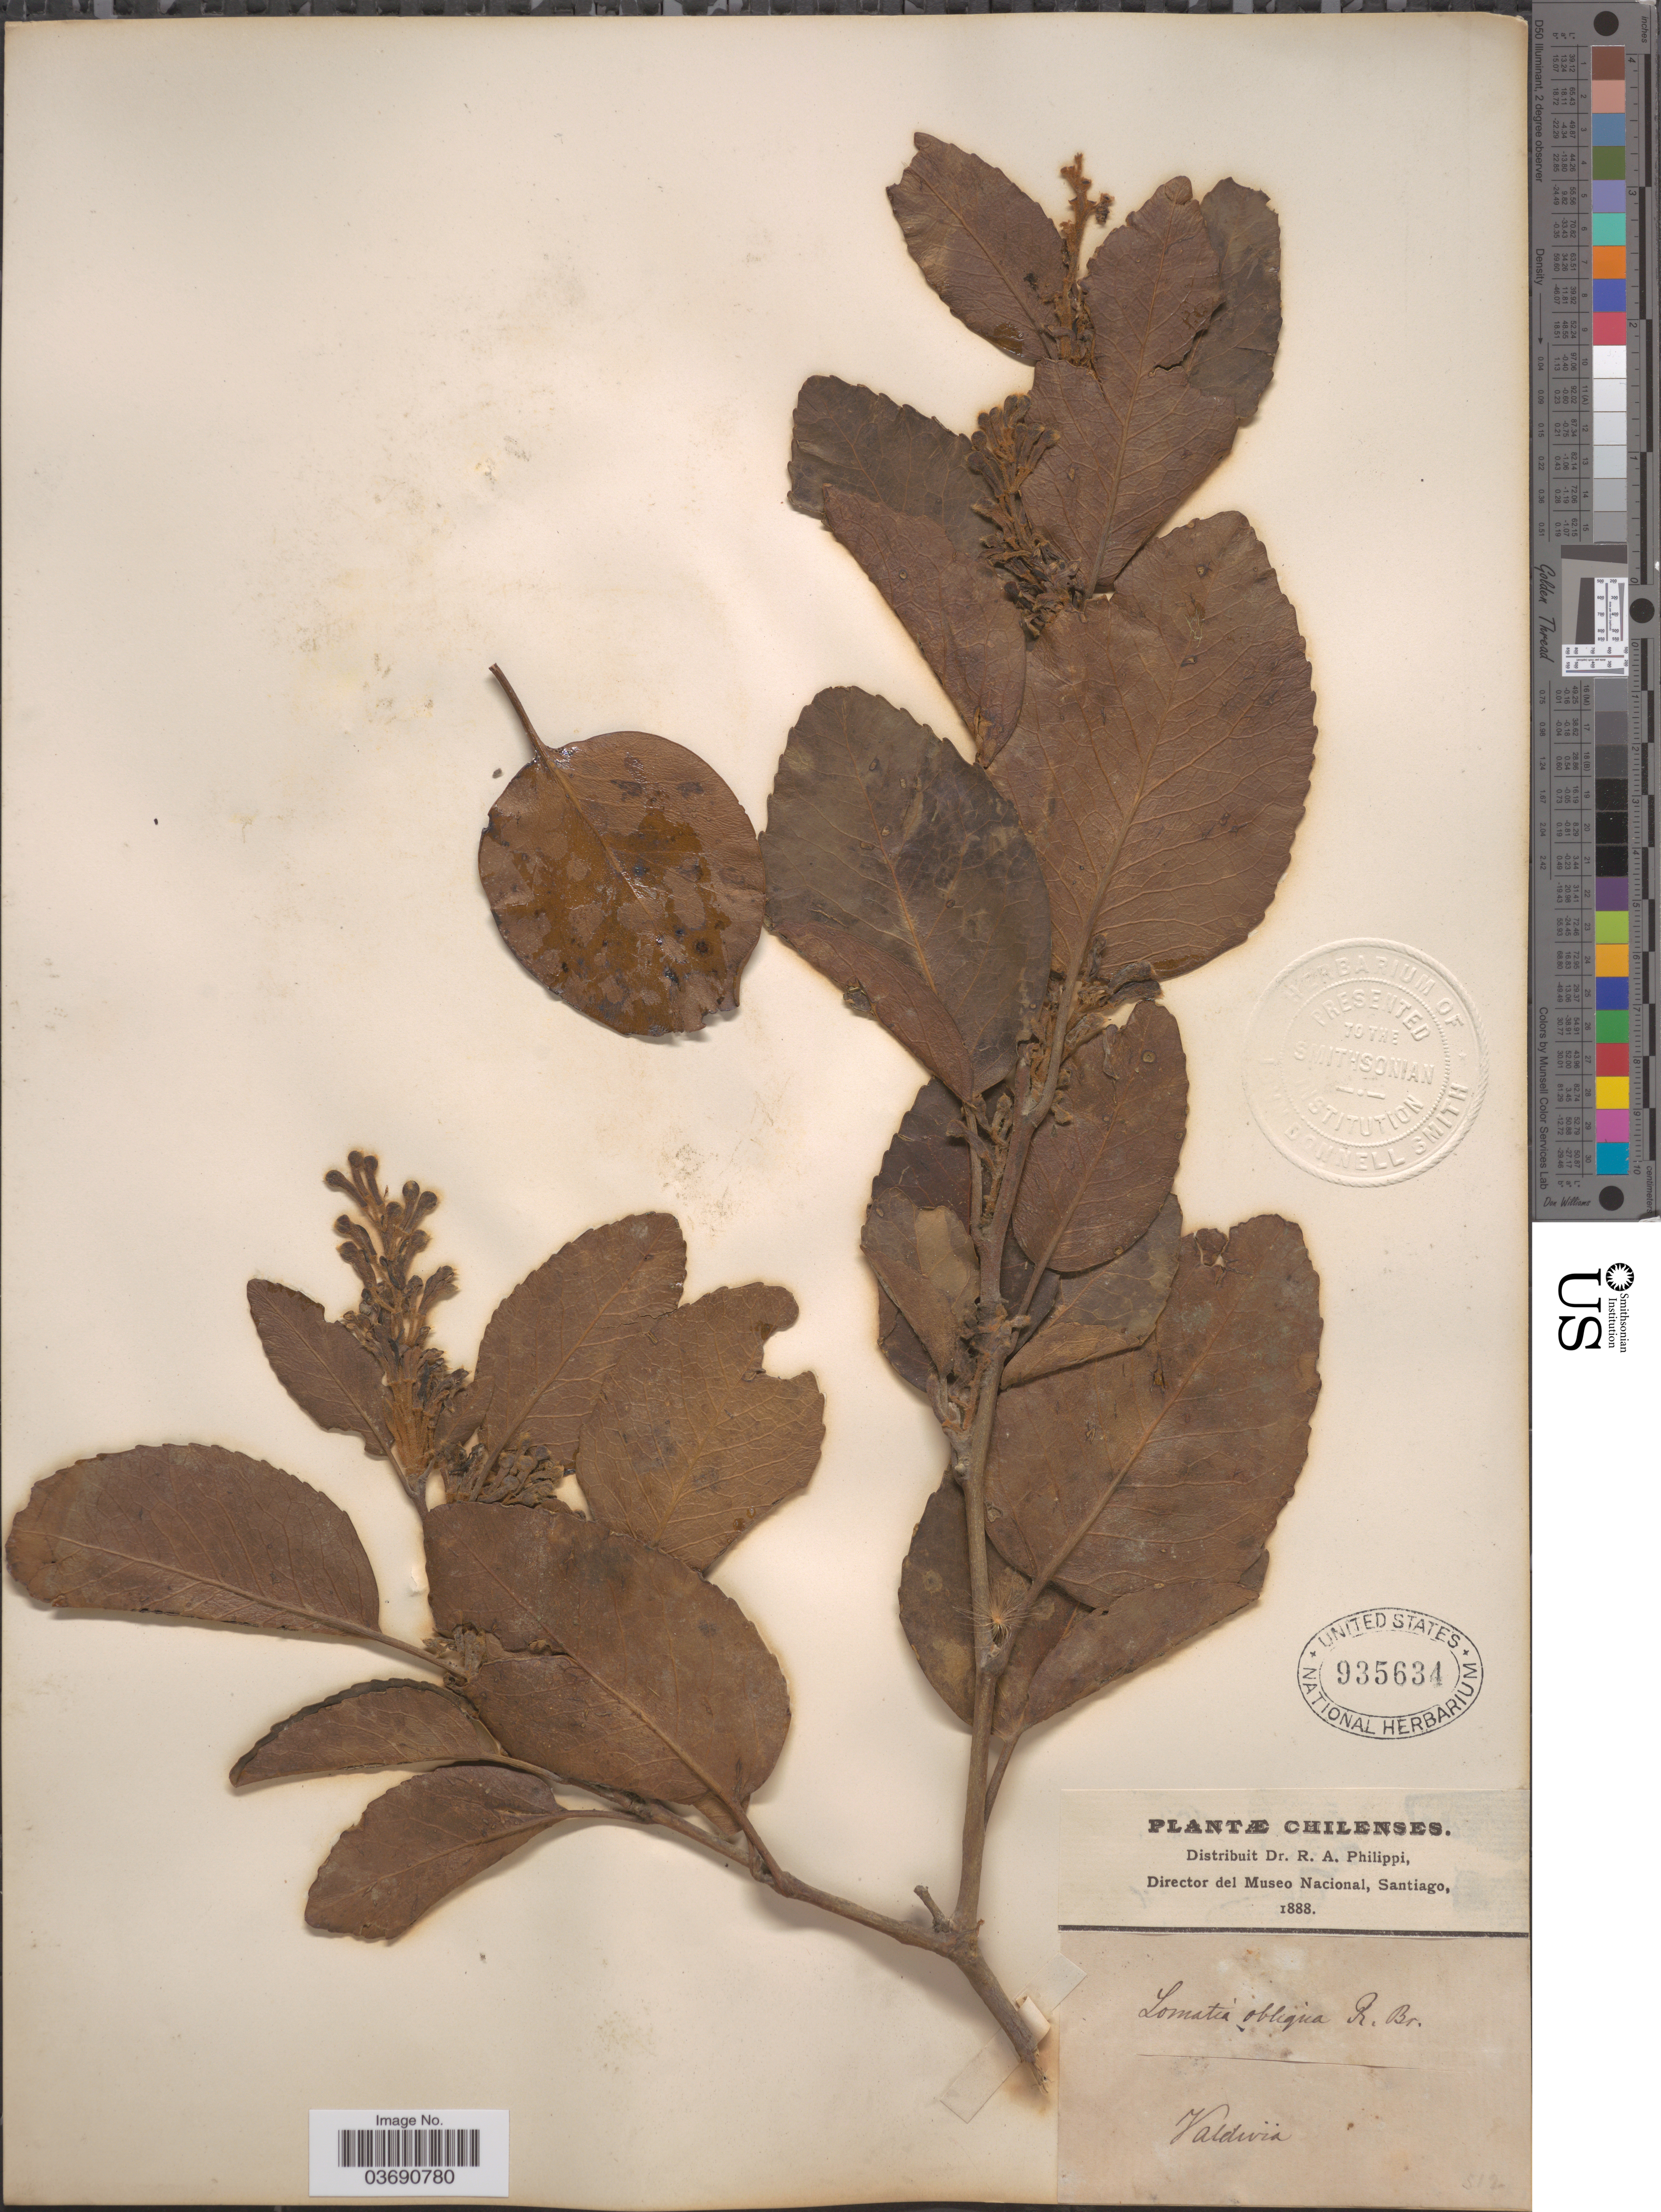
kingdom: Plantae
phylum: Tracheophyta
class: Magnoliopsida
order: Proteales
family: Proteaceae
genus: Lomatia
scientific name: Lomatia hirsuta subsp. obliqua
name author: (Ruiz & Pav.) R.T. Penn.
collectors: ex. herb. R.A. Philippi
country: Chile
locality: Valdivia.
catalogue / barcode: US 935634